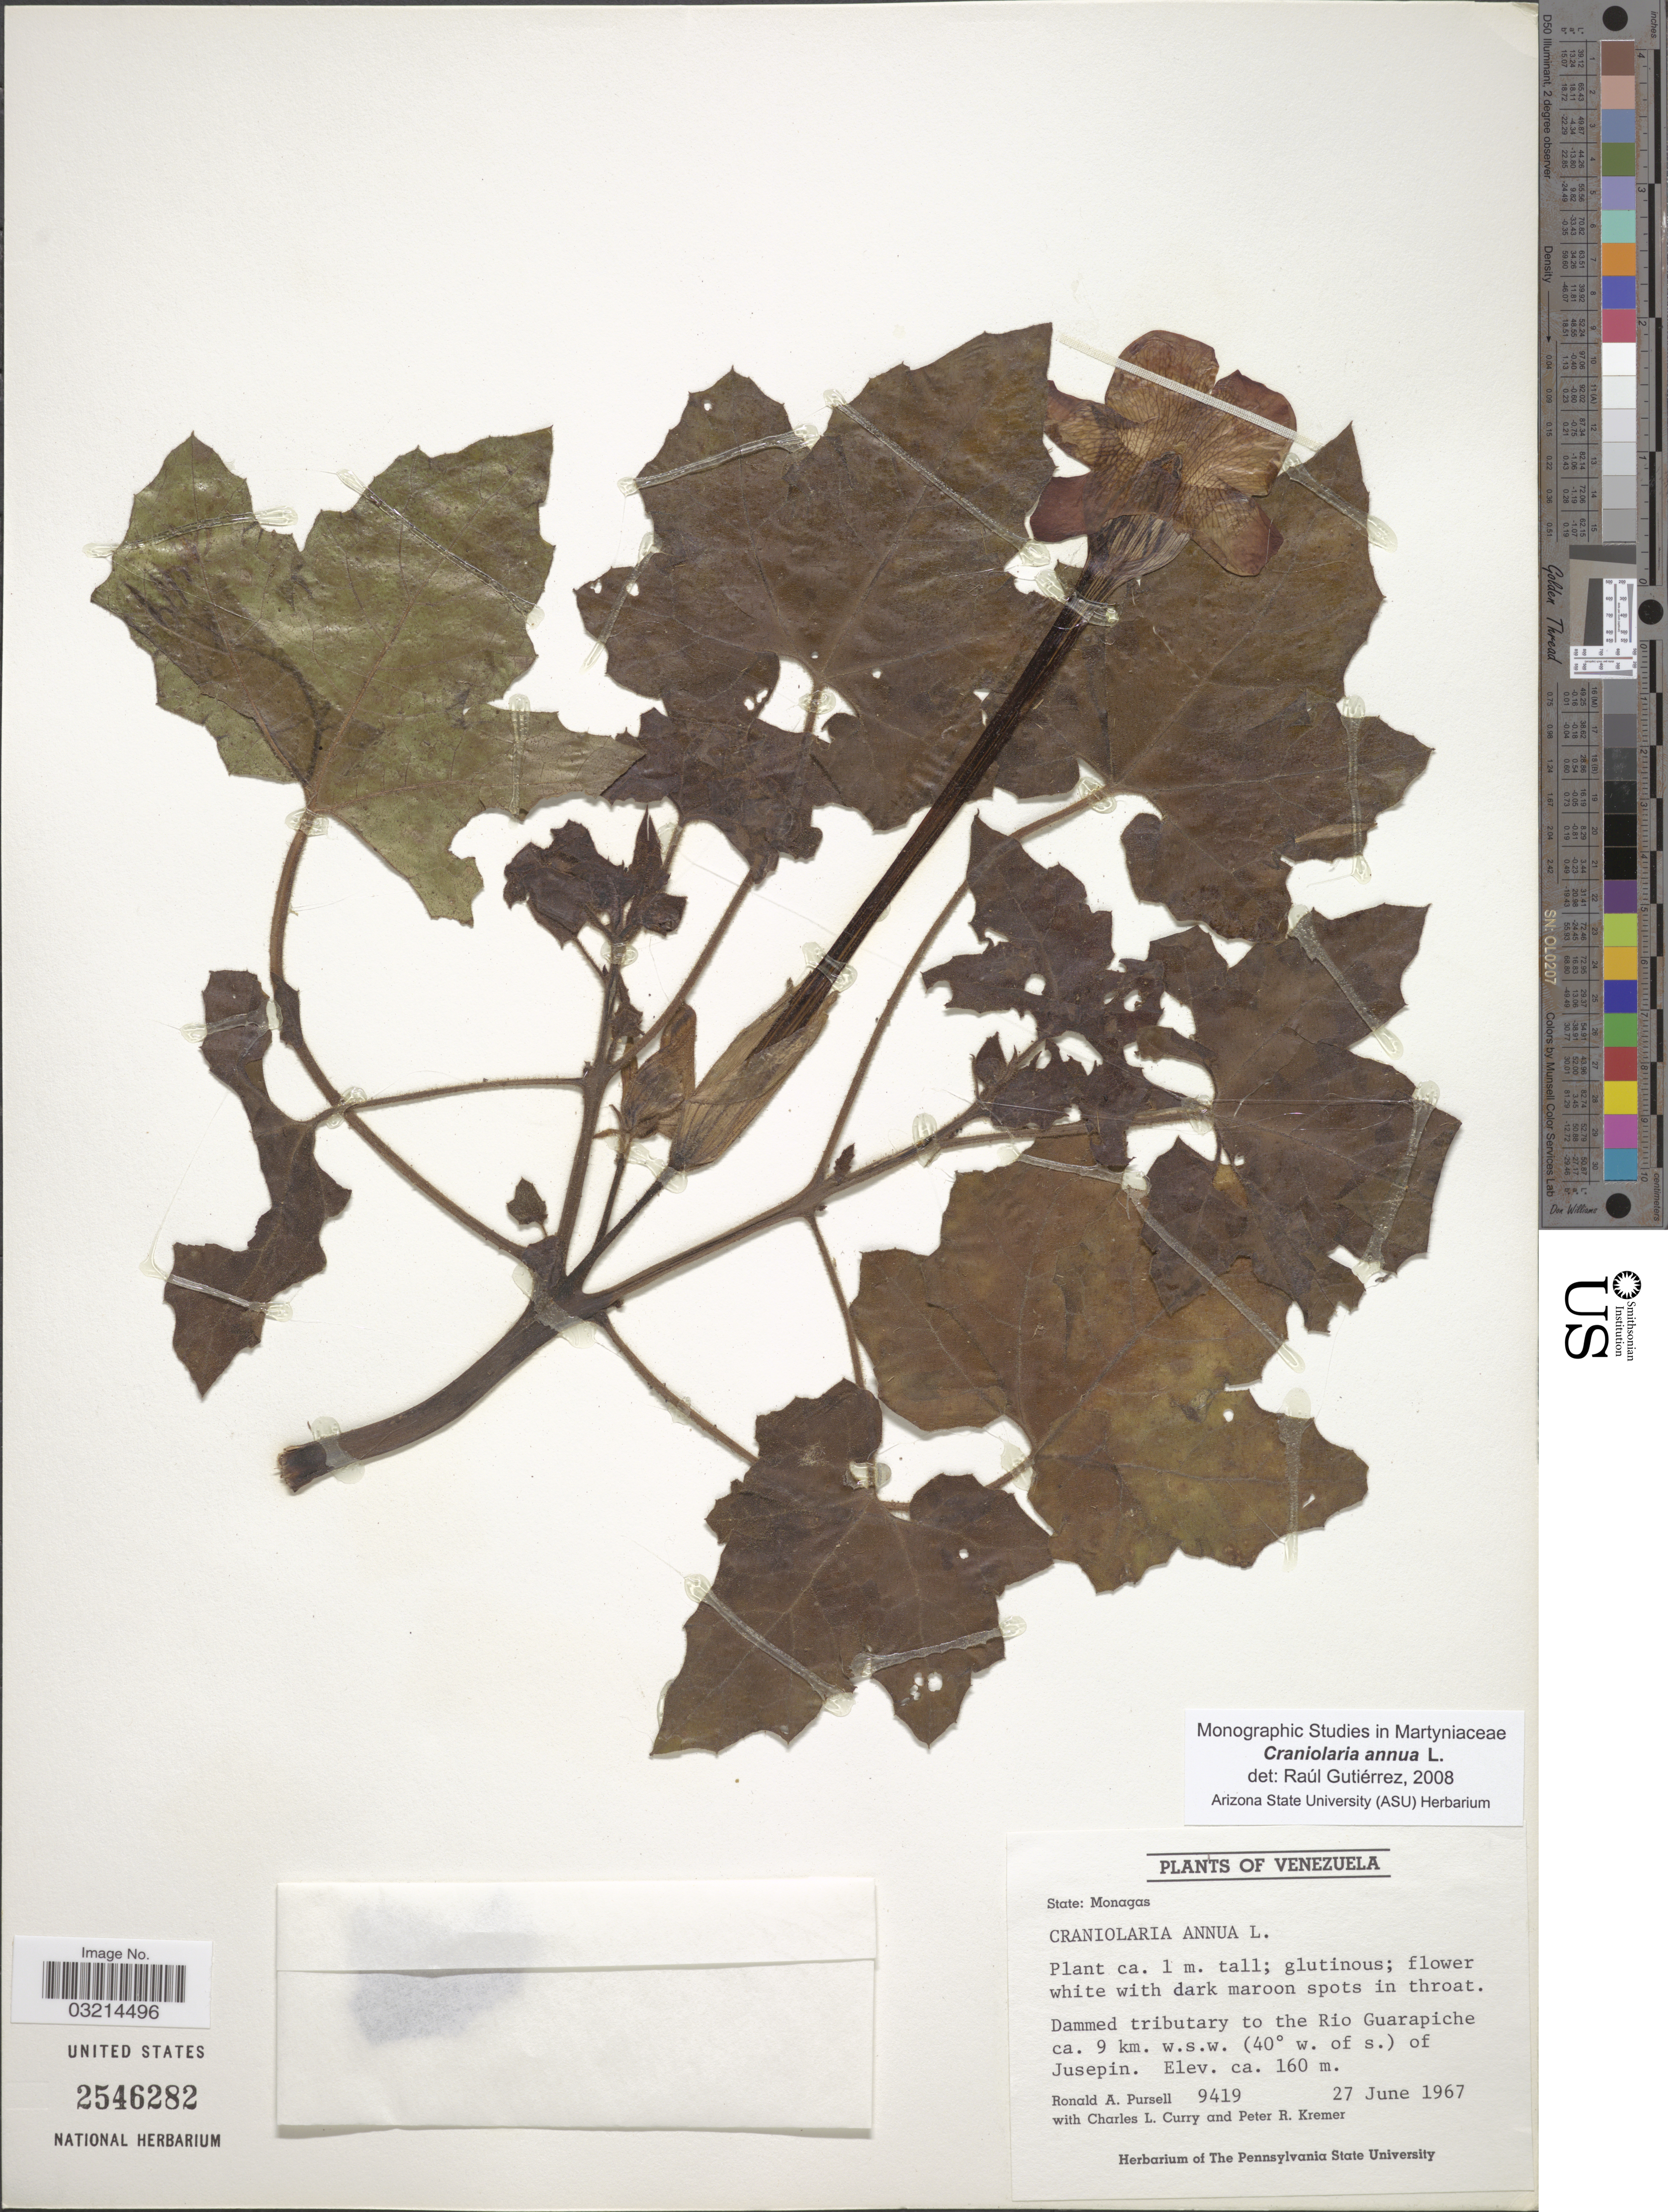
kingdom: Plantae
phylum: Tracheophyta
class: Magnoliopsida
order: Lamiales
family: Martyniaceae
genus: Craniolaria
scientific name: Craniolaria annua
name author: L.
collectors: R. A. Pursell, C. L. Curry & P. Kremer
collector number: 9419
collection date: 1967-06-27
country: Venezuela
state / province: Monagas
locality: Dammed tributary to the Rio Guarapiche, ca. 9 km. w.s.w. (40° w. of s.) of Jusepin.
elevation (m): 160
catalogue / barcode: US 2546282